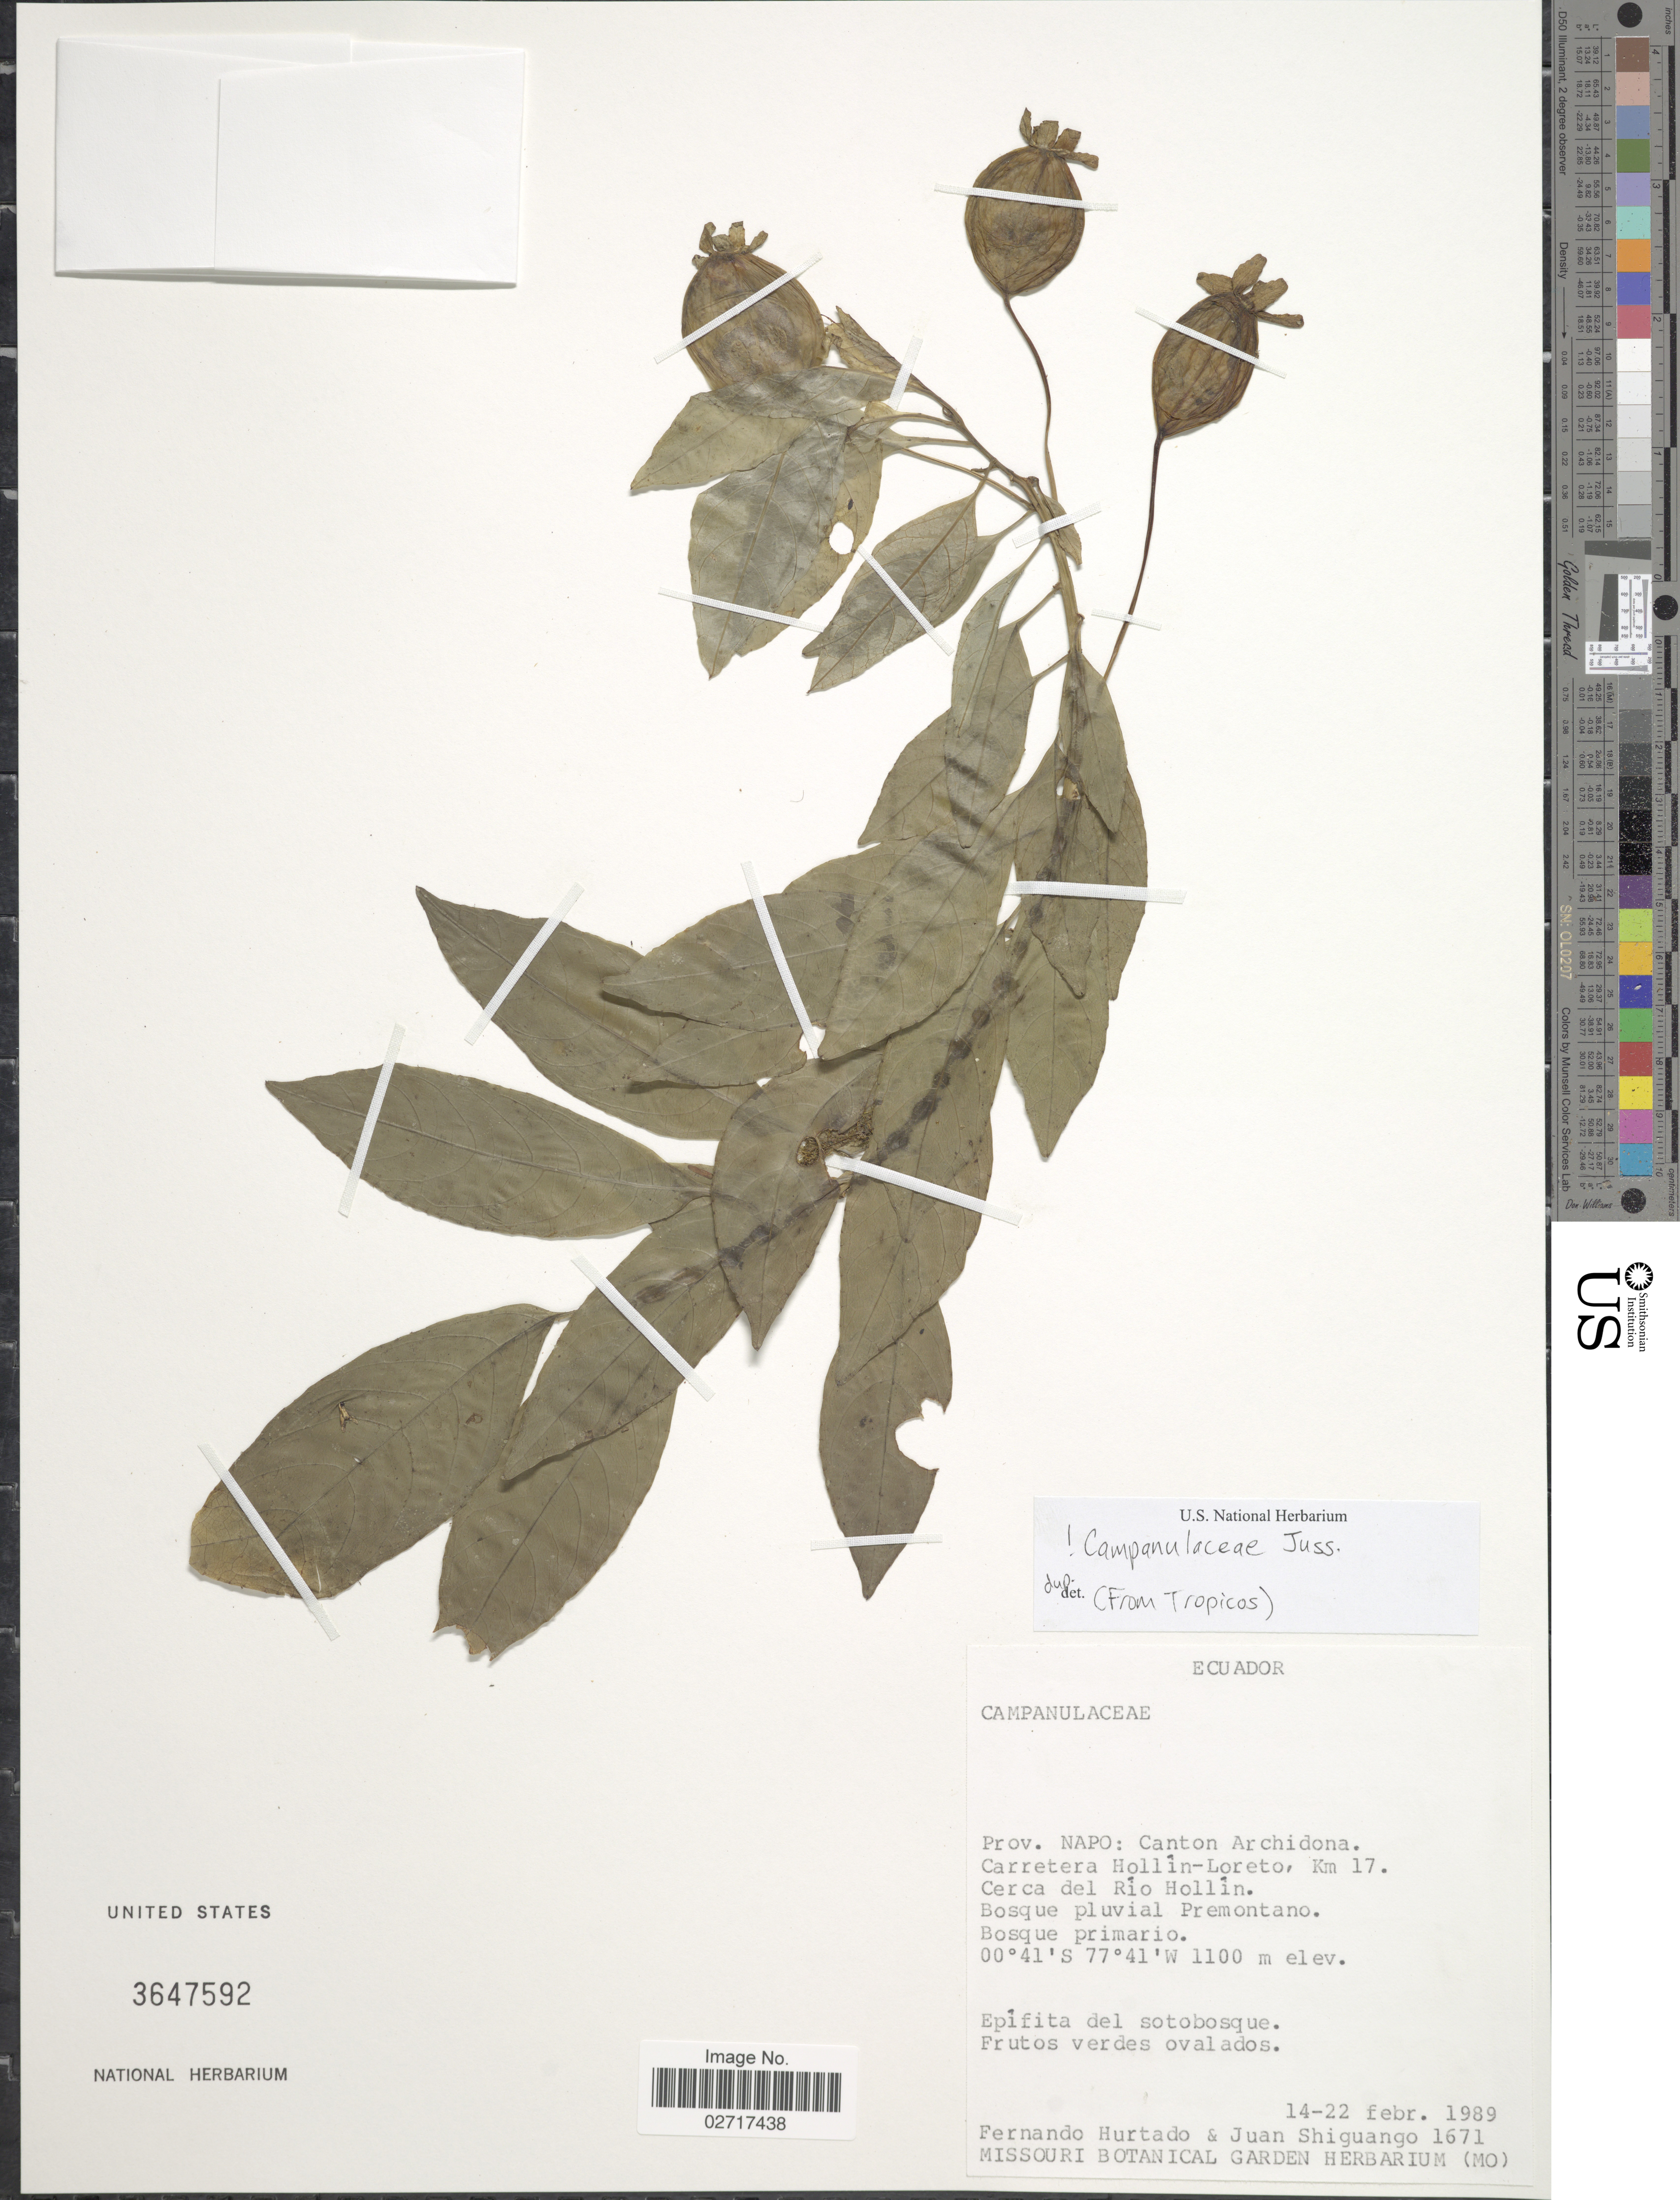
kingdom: Plantae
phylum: Tracheophyta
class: Magnoliopsida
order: Asterales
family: Campanulaceae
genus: Burmeistera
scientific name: Burmeistera sp.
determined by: Lagomarsino, L. P.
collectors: F. Hurtado & J. Shiguango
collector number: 1671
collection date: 1989-02-14/1989-02-22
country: Ecuador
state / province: Napo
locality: Canton Archidona. Carretera Hollín-Loreto, Km 17. Cerca del Río Hollín.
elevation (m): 1100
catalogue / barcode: US 3647592